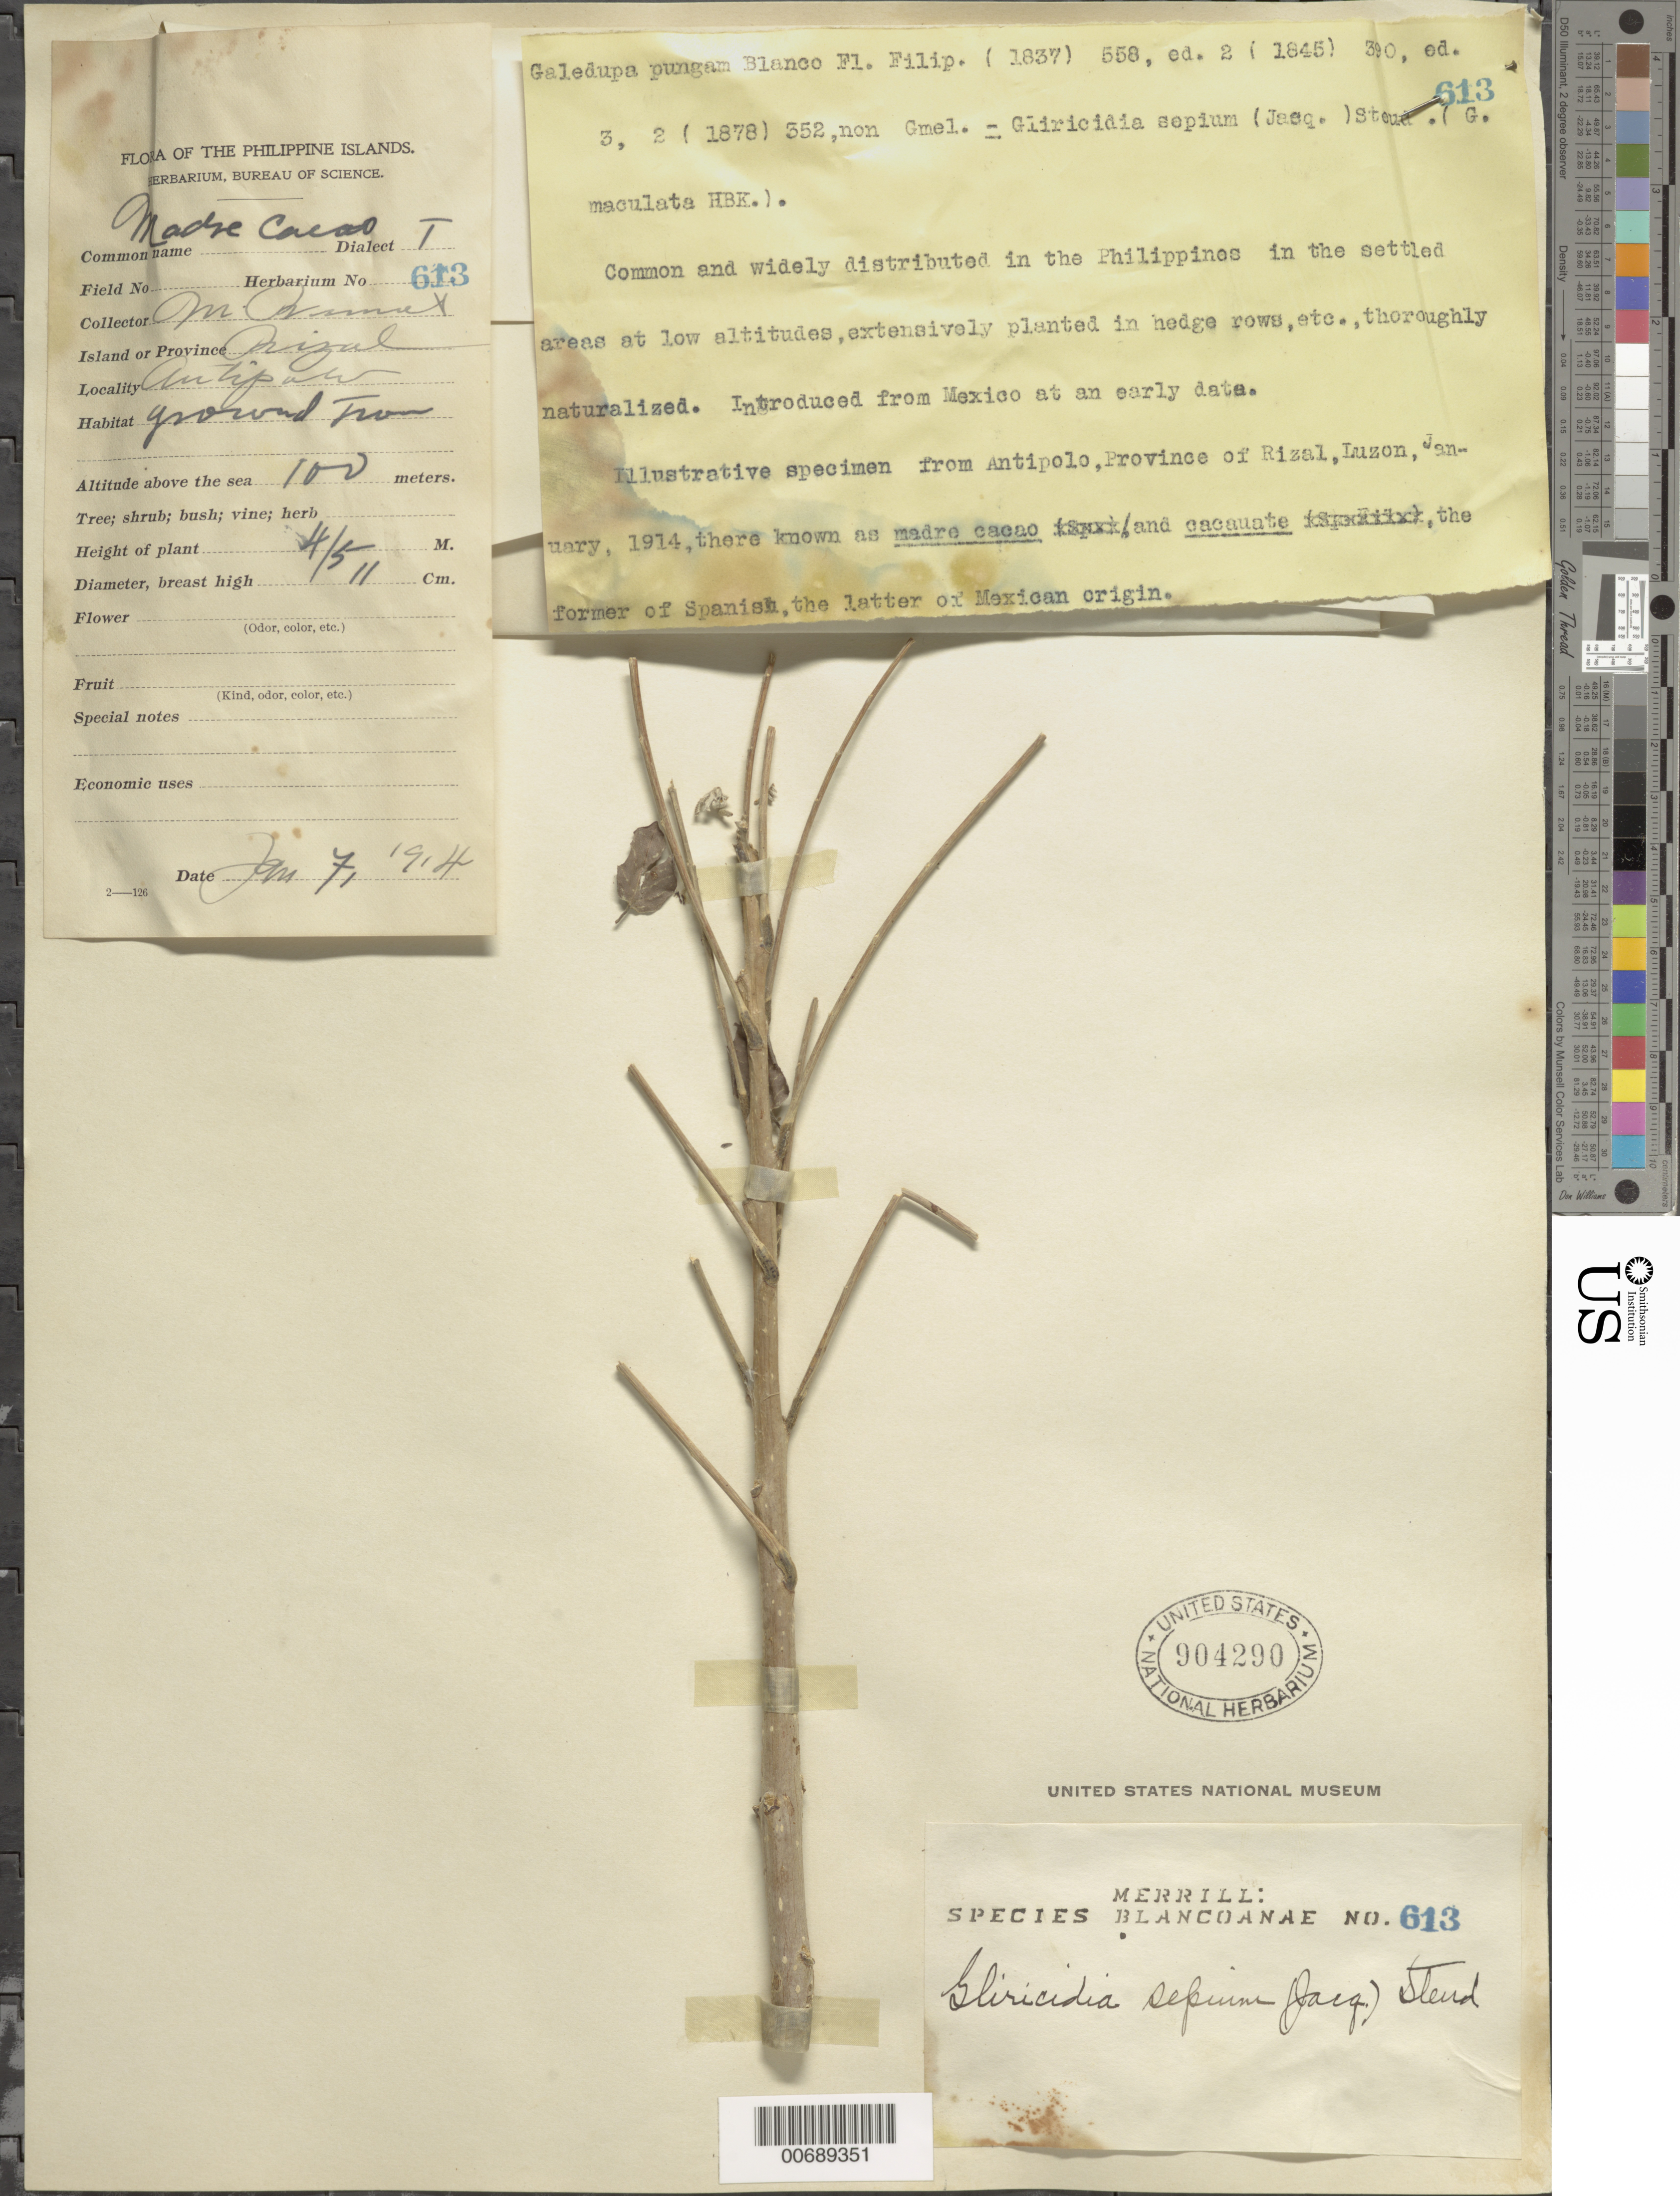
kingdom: Plantae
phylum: Tracheophyta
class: Magnoliopsida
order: Fabales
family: Fabaceae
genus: Gliricidia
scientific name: Gliricidia sepium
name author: (Jacq.) Kunth ex Walp.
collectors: M. Ramos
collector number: Sp. Blancoan. 0613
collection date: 1914-01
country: Philippines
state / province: Calabarzon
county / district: Rizal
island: Luzon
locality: Antipolo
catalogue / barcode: US 904290